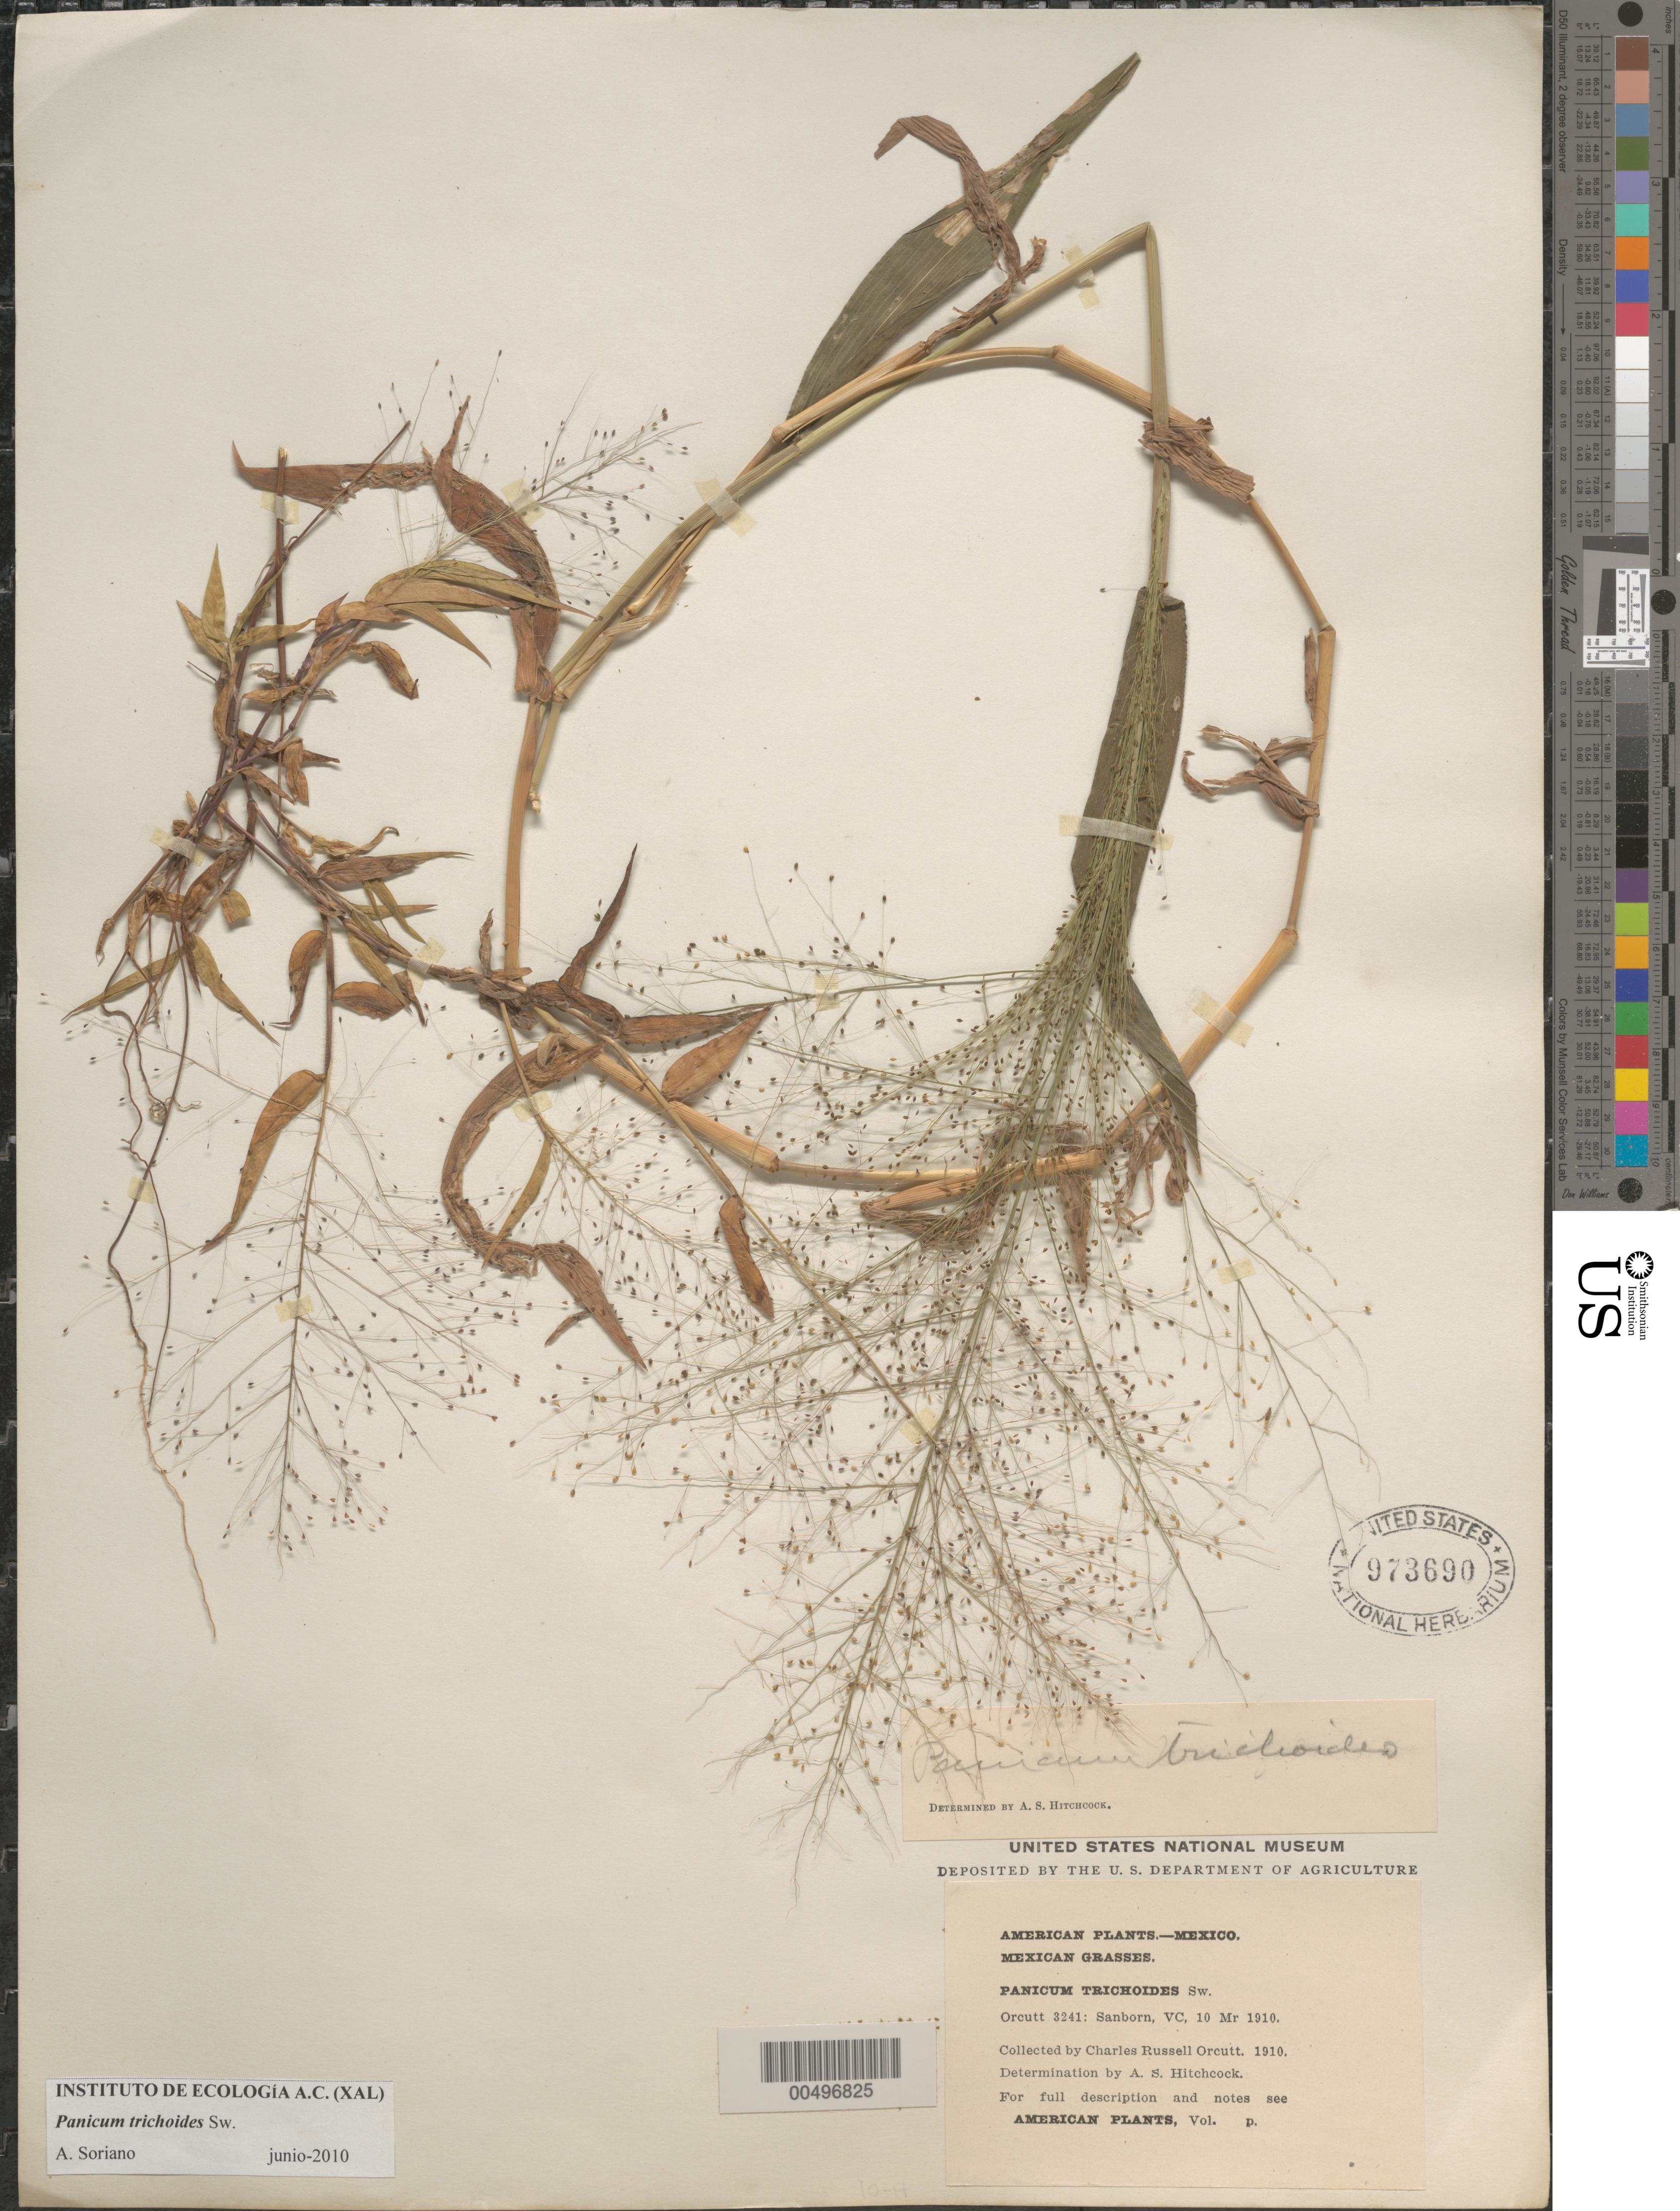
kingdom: Plantae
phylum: Tracheophyta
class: Liliopsida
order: Poales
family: Poaceae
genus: Panicum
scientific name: Panicum trichoides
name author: Sw.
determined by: Hitchcock, Albert S.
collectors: C. R. Orcutt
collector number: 3241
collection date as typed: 10 Mar 1910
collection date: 1910-03-10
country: Mexico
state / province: Veracruz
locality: Sanborn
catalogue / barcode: US 973690